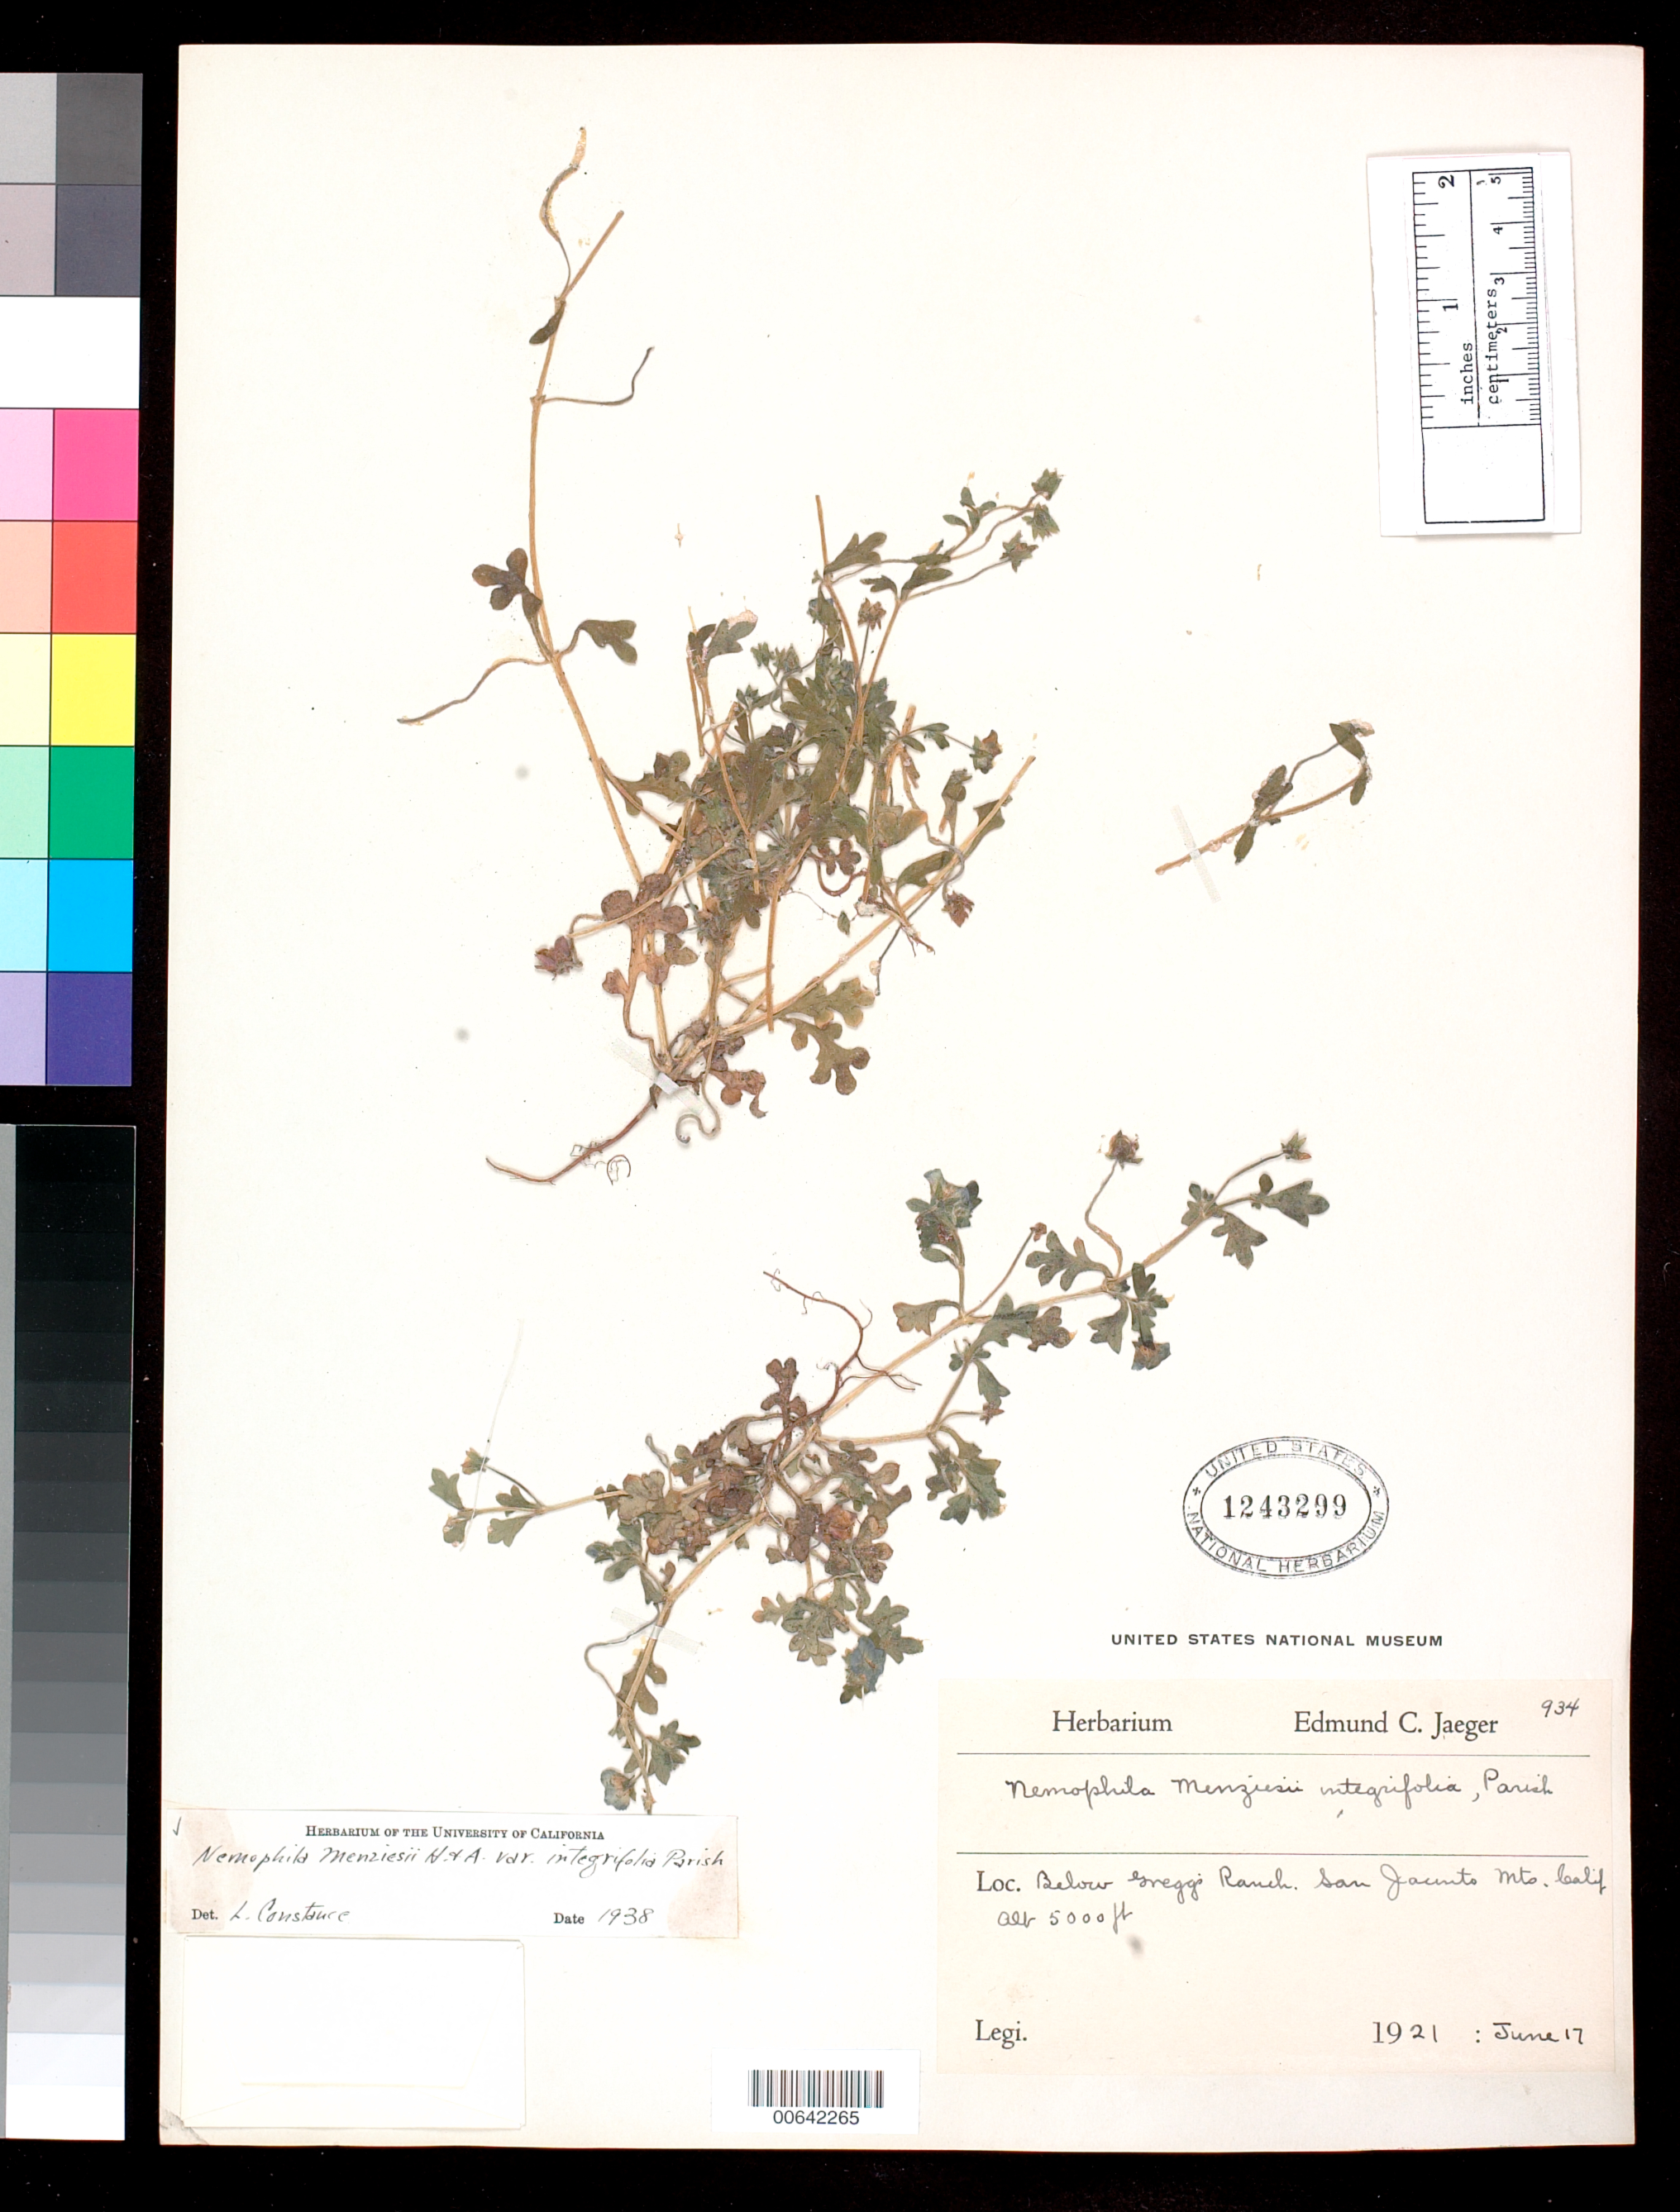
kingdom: Plantae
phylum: Tracheophyta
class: Magnoliopsida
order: Boraginales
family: Hydrophyllaceae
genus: Nemophila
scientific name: Nemophila menziesii var. integrifolia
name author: Hook. & Arn.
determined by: Constance, L., (UC), University of California Berkeley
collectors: E. Jaeger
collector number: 934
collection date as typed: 17 Jun 1921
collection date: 1921-06-17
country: United States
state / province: California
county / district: Riverside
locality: Below Gregg's Ranch, San Jacinto Mts.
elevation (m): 1524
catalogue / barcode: US 1243299